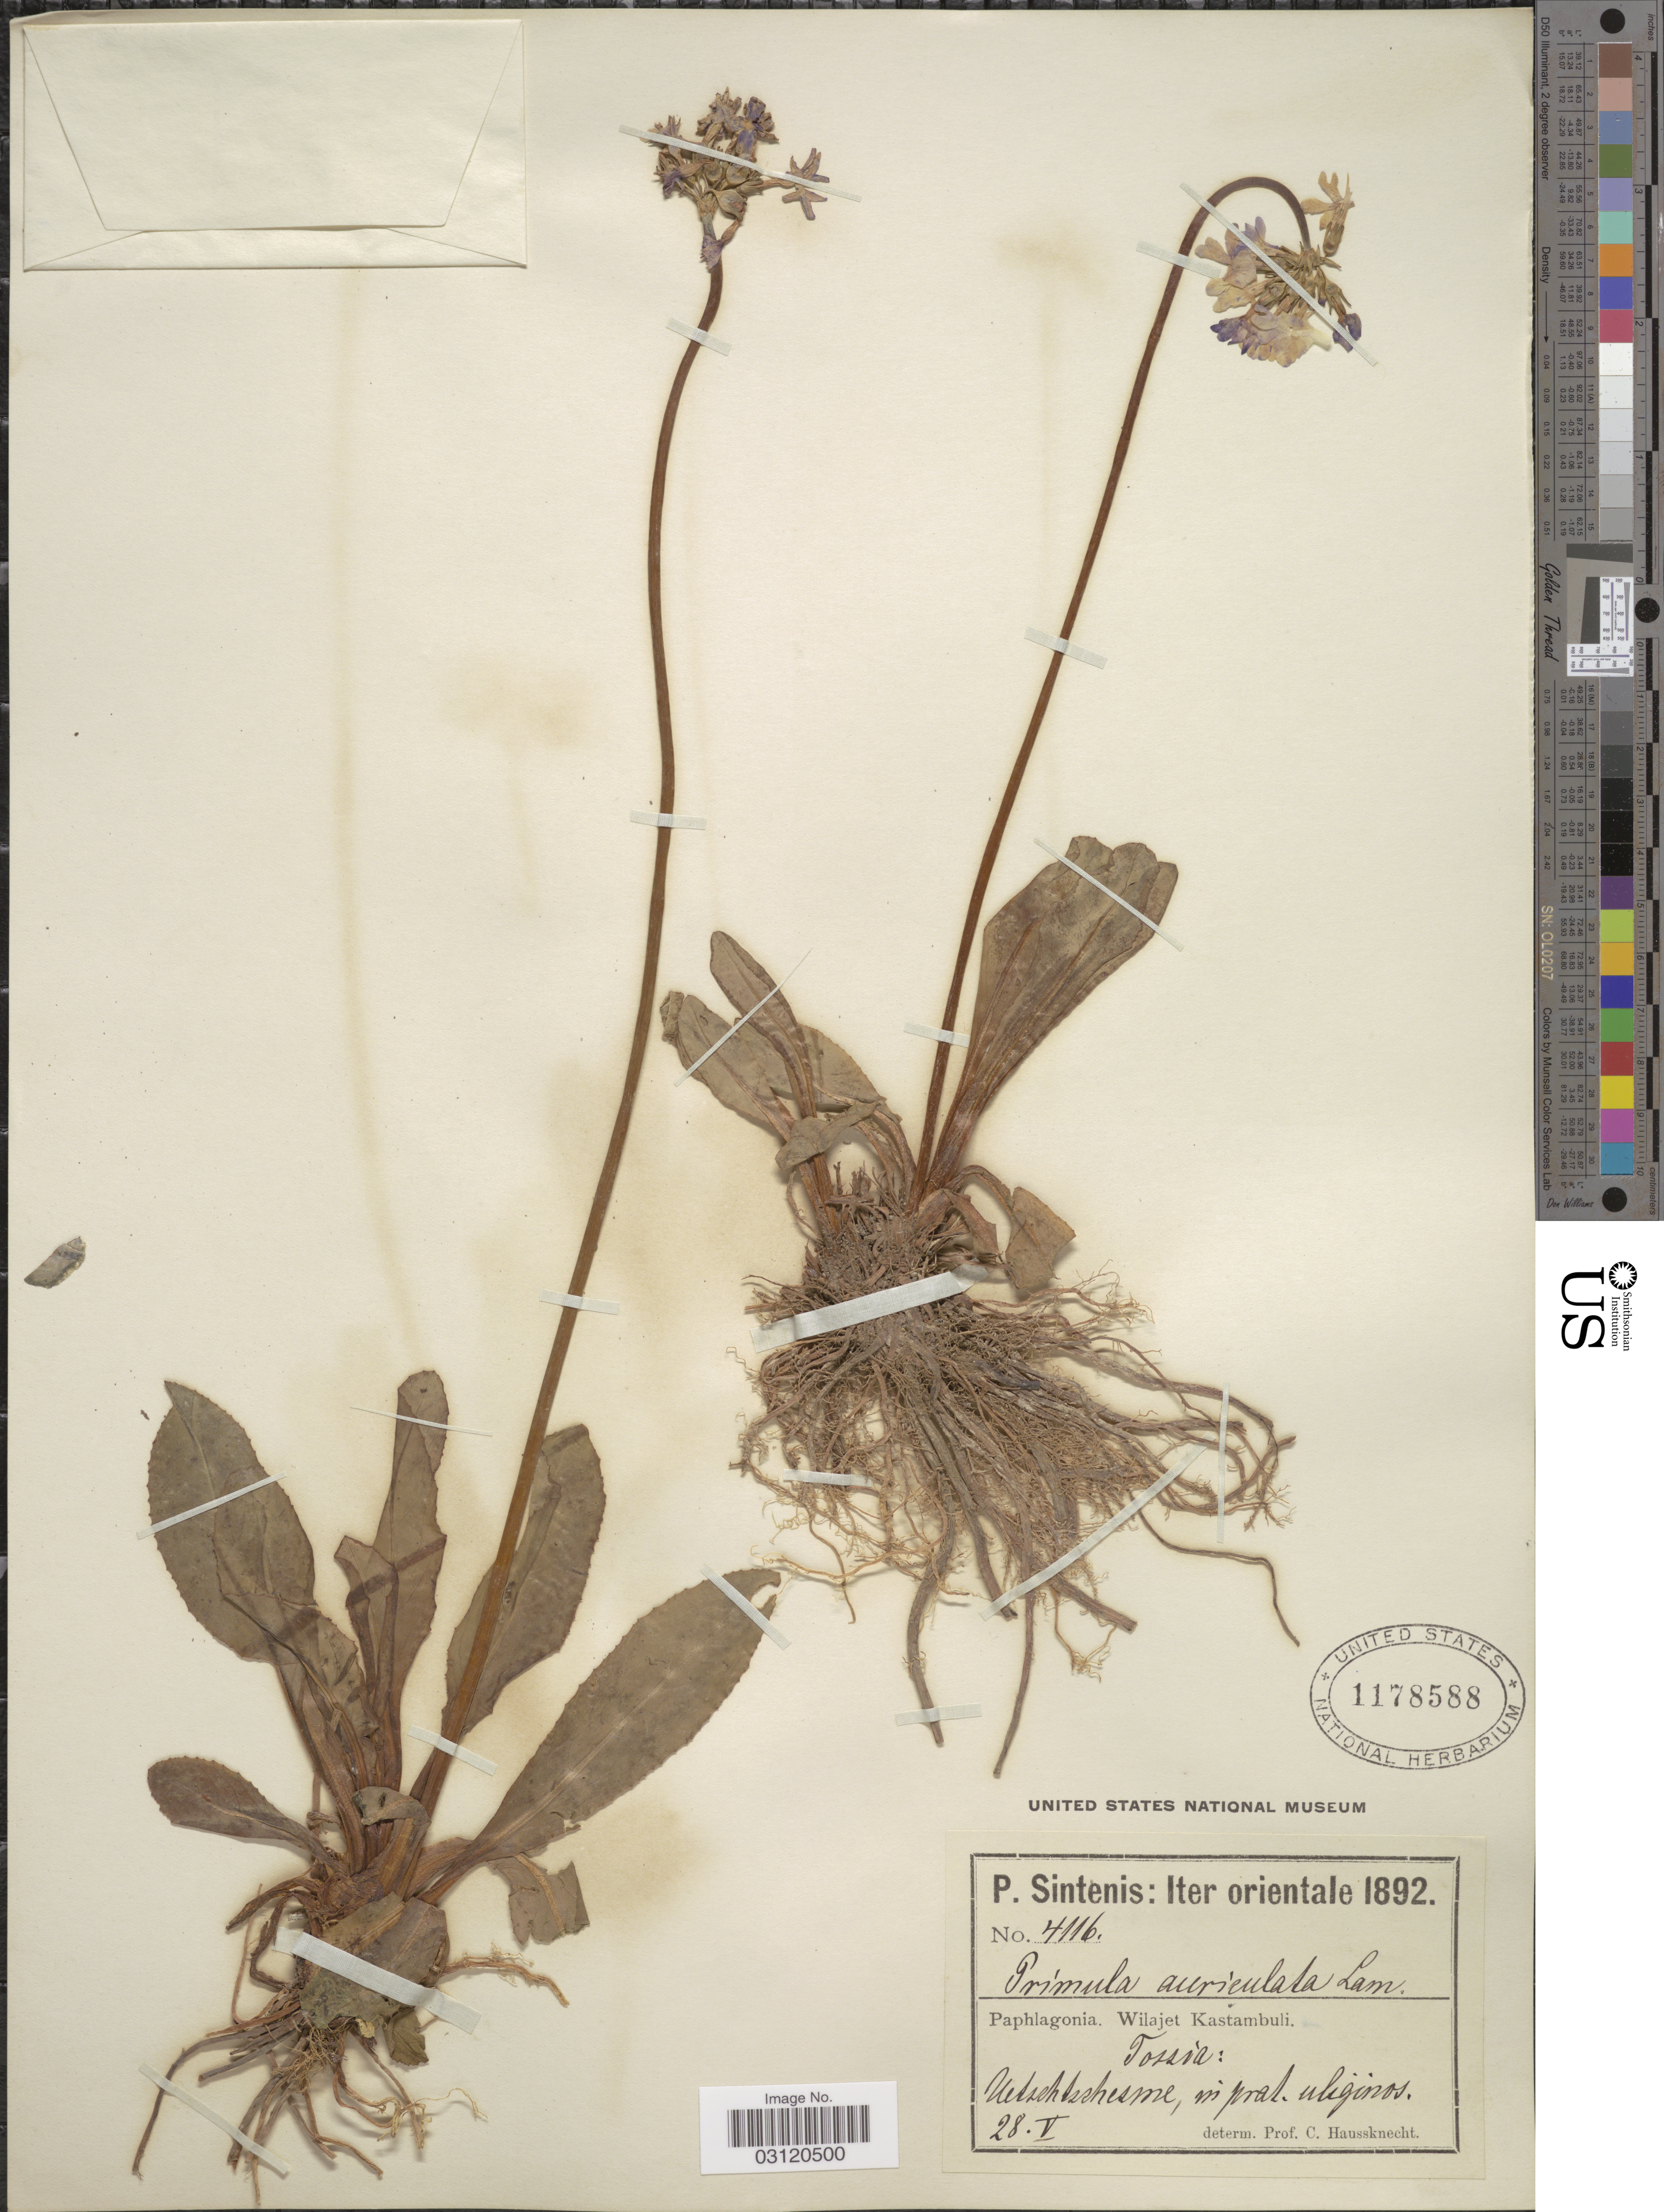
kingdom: Plantae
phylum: Tracheophyta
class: Magnoliopsida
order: Ericales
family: Primulaceae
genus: Primula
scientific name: Primula auriculata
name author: Lam.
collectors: P. Sintenis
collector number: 4116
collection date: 1892-05-28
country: Turkey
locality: Iter orientale. Paphlagonia. Wilajet Kastambuli. Tossia: Uetschulukdere . [interpreted]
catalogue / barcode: US 1178588